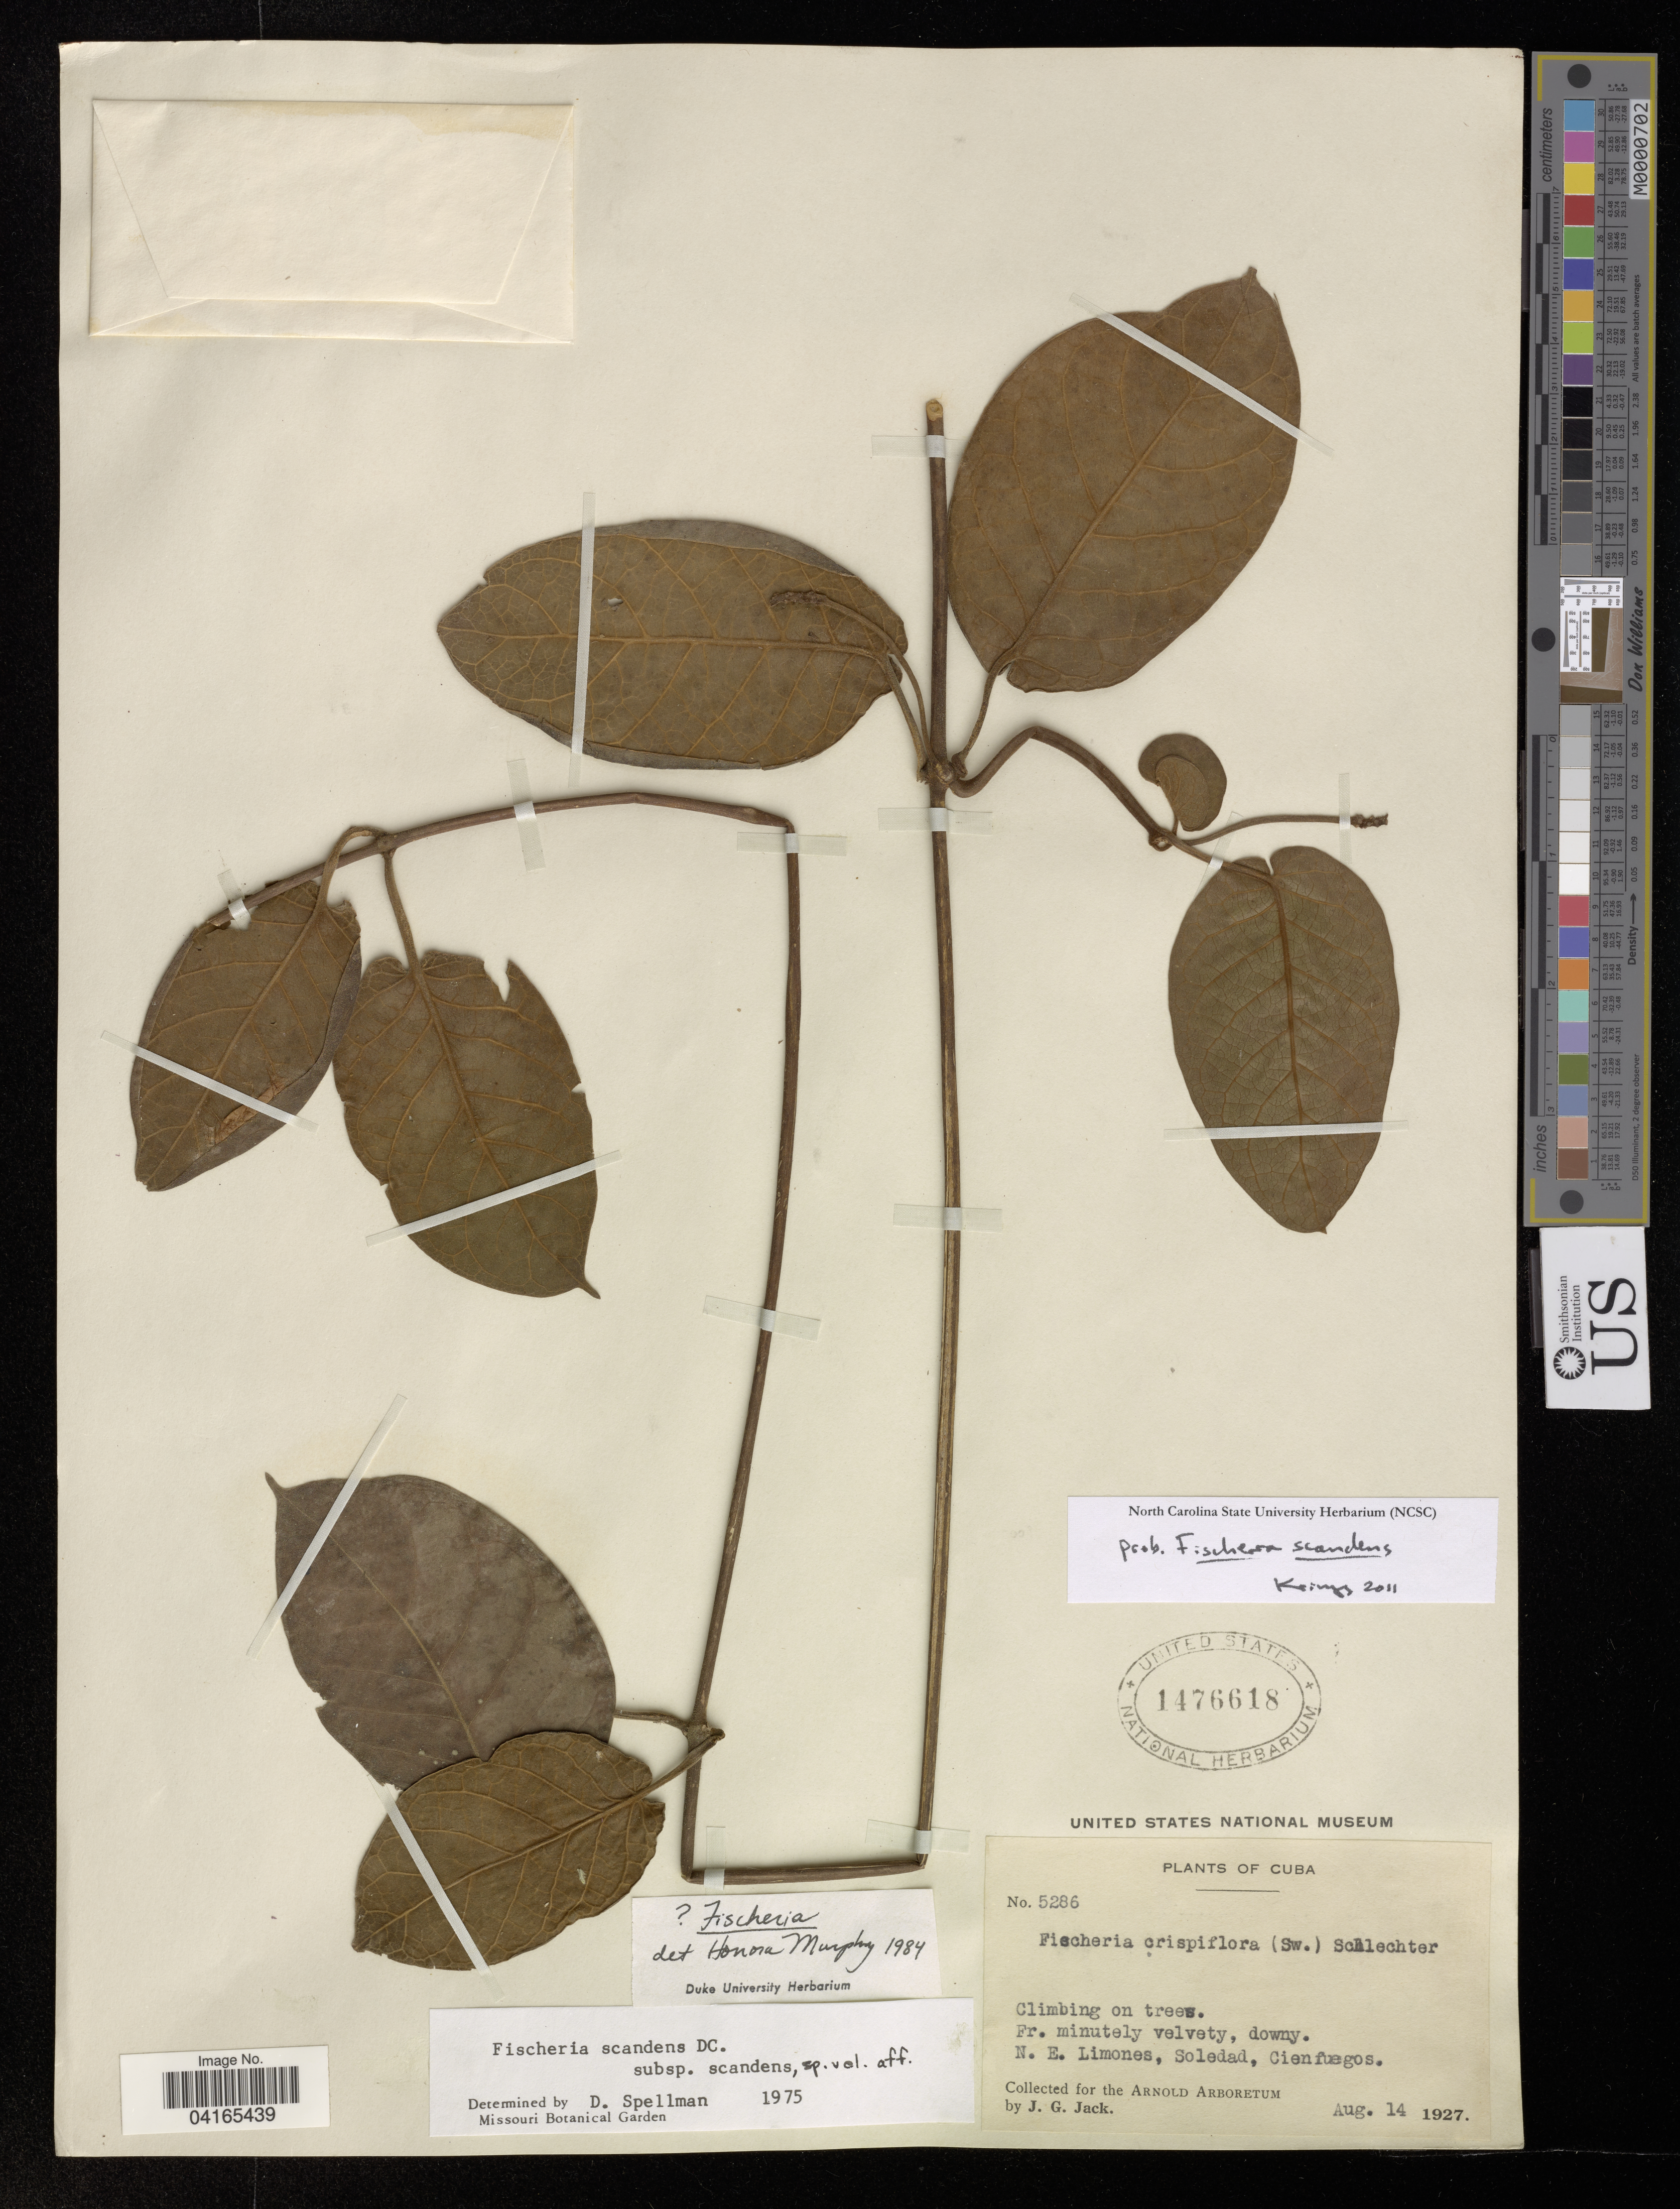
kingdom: Plantae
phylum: Tracheophyta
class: Magnoliopsida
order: Gentianales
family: Apocynaceae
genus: Fischeria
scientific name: Fischeria scandens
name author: DC.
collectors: J. Jack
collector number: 5286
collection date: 1927-08-14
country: Cuba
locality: N. E. Limones, Soledad, Cienfuegos.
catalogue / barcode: US 1476618